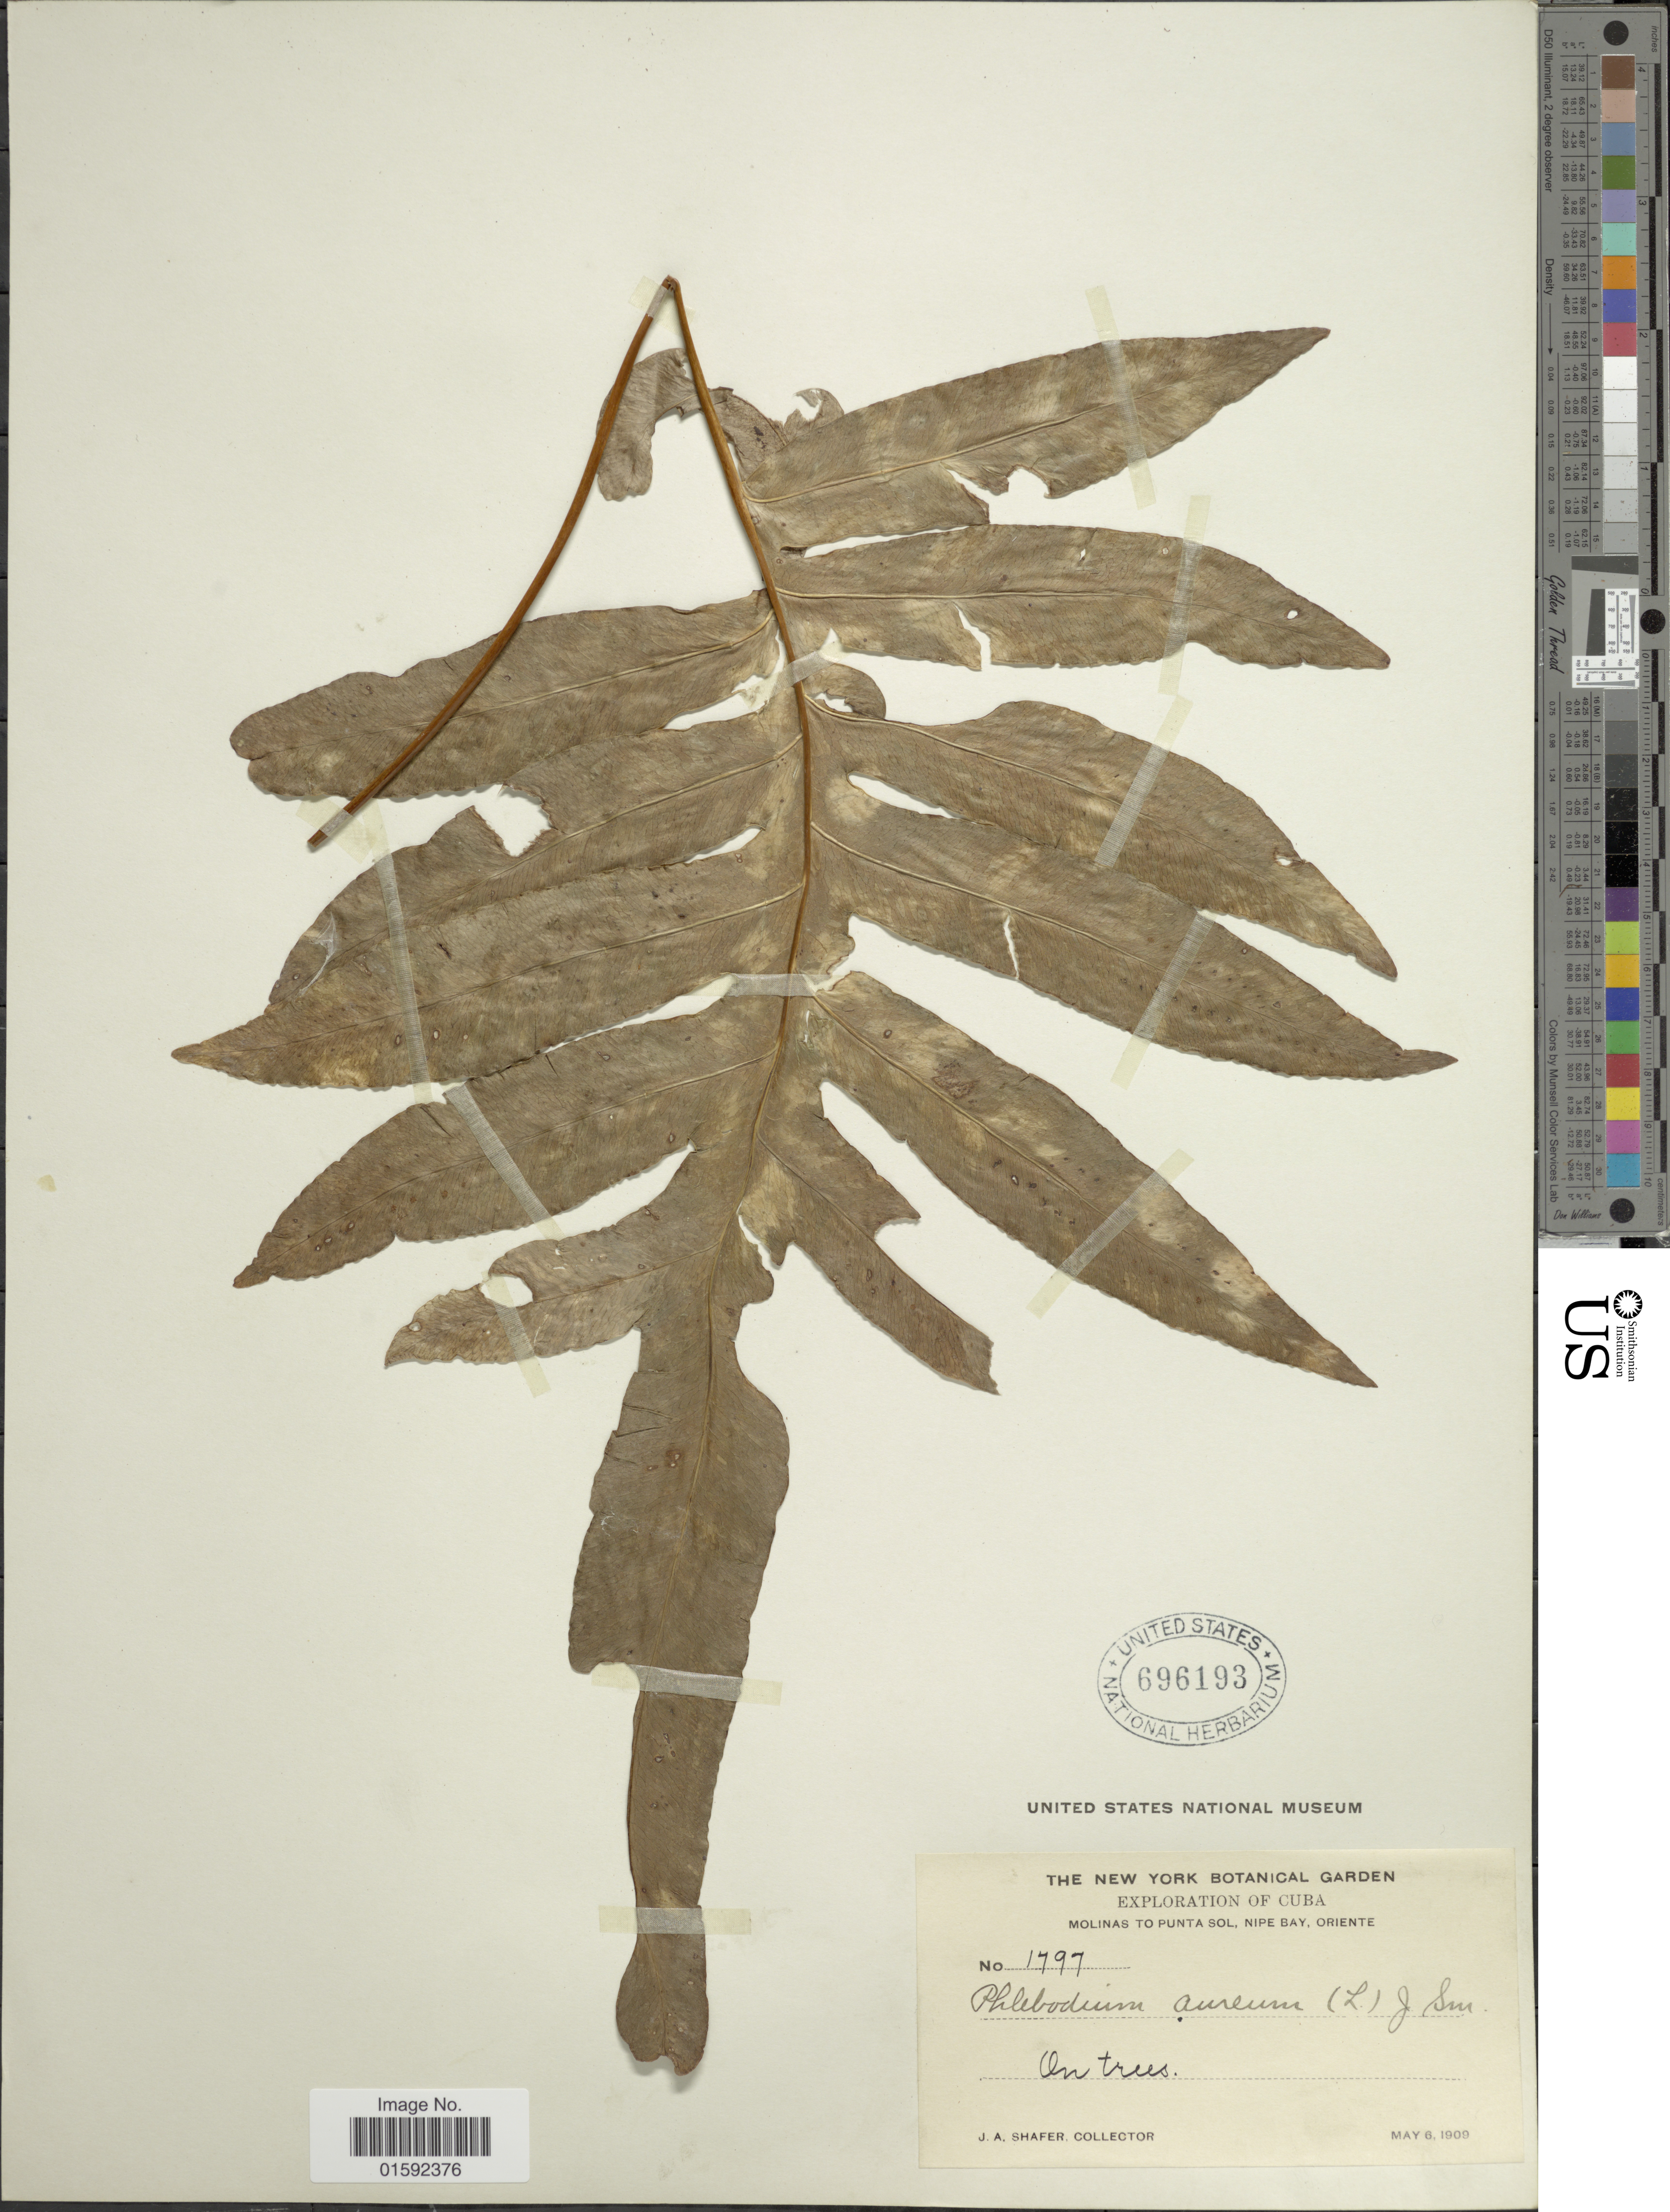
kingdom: Plantae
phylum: Tracheophyta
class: Polypodiopsida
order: Polypodiales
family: Polypodiaceae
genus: Phlebodium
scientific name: Phlebodium aureum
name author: (L.) J. Sm.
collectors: J. A. Shafer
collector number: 1797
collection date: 1909-05-06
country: Cuba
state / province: Oriente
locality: Cuba, Molinas to Punta Sol, Nipe Bay, Oriente.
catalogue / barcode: US 696193